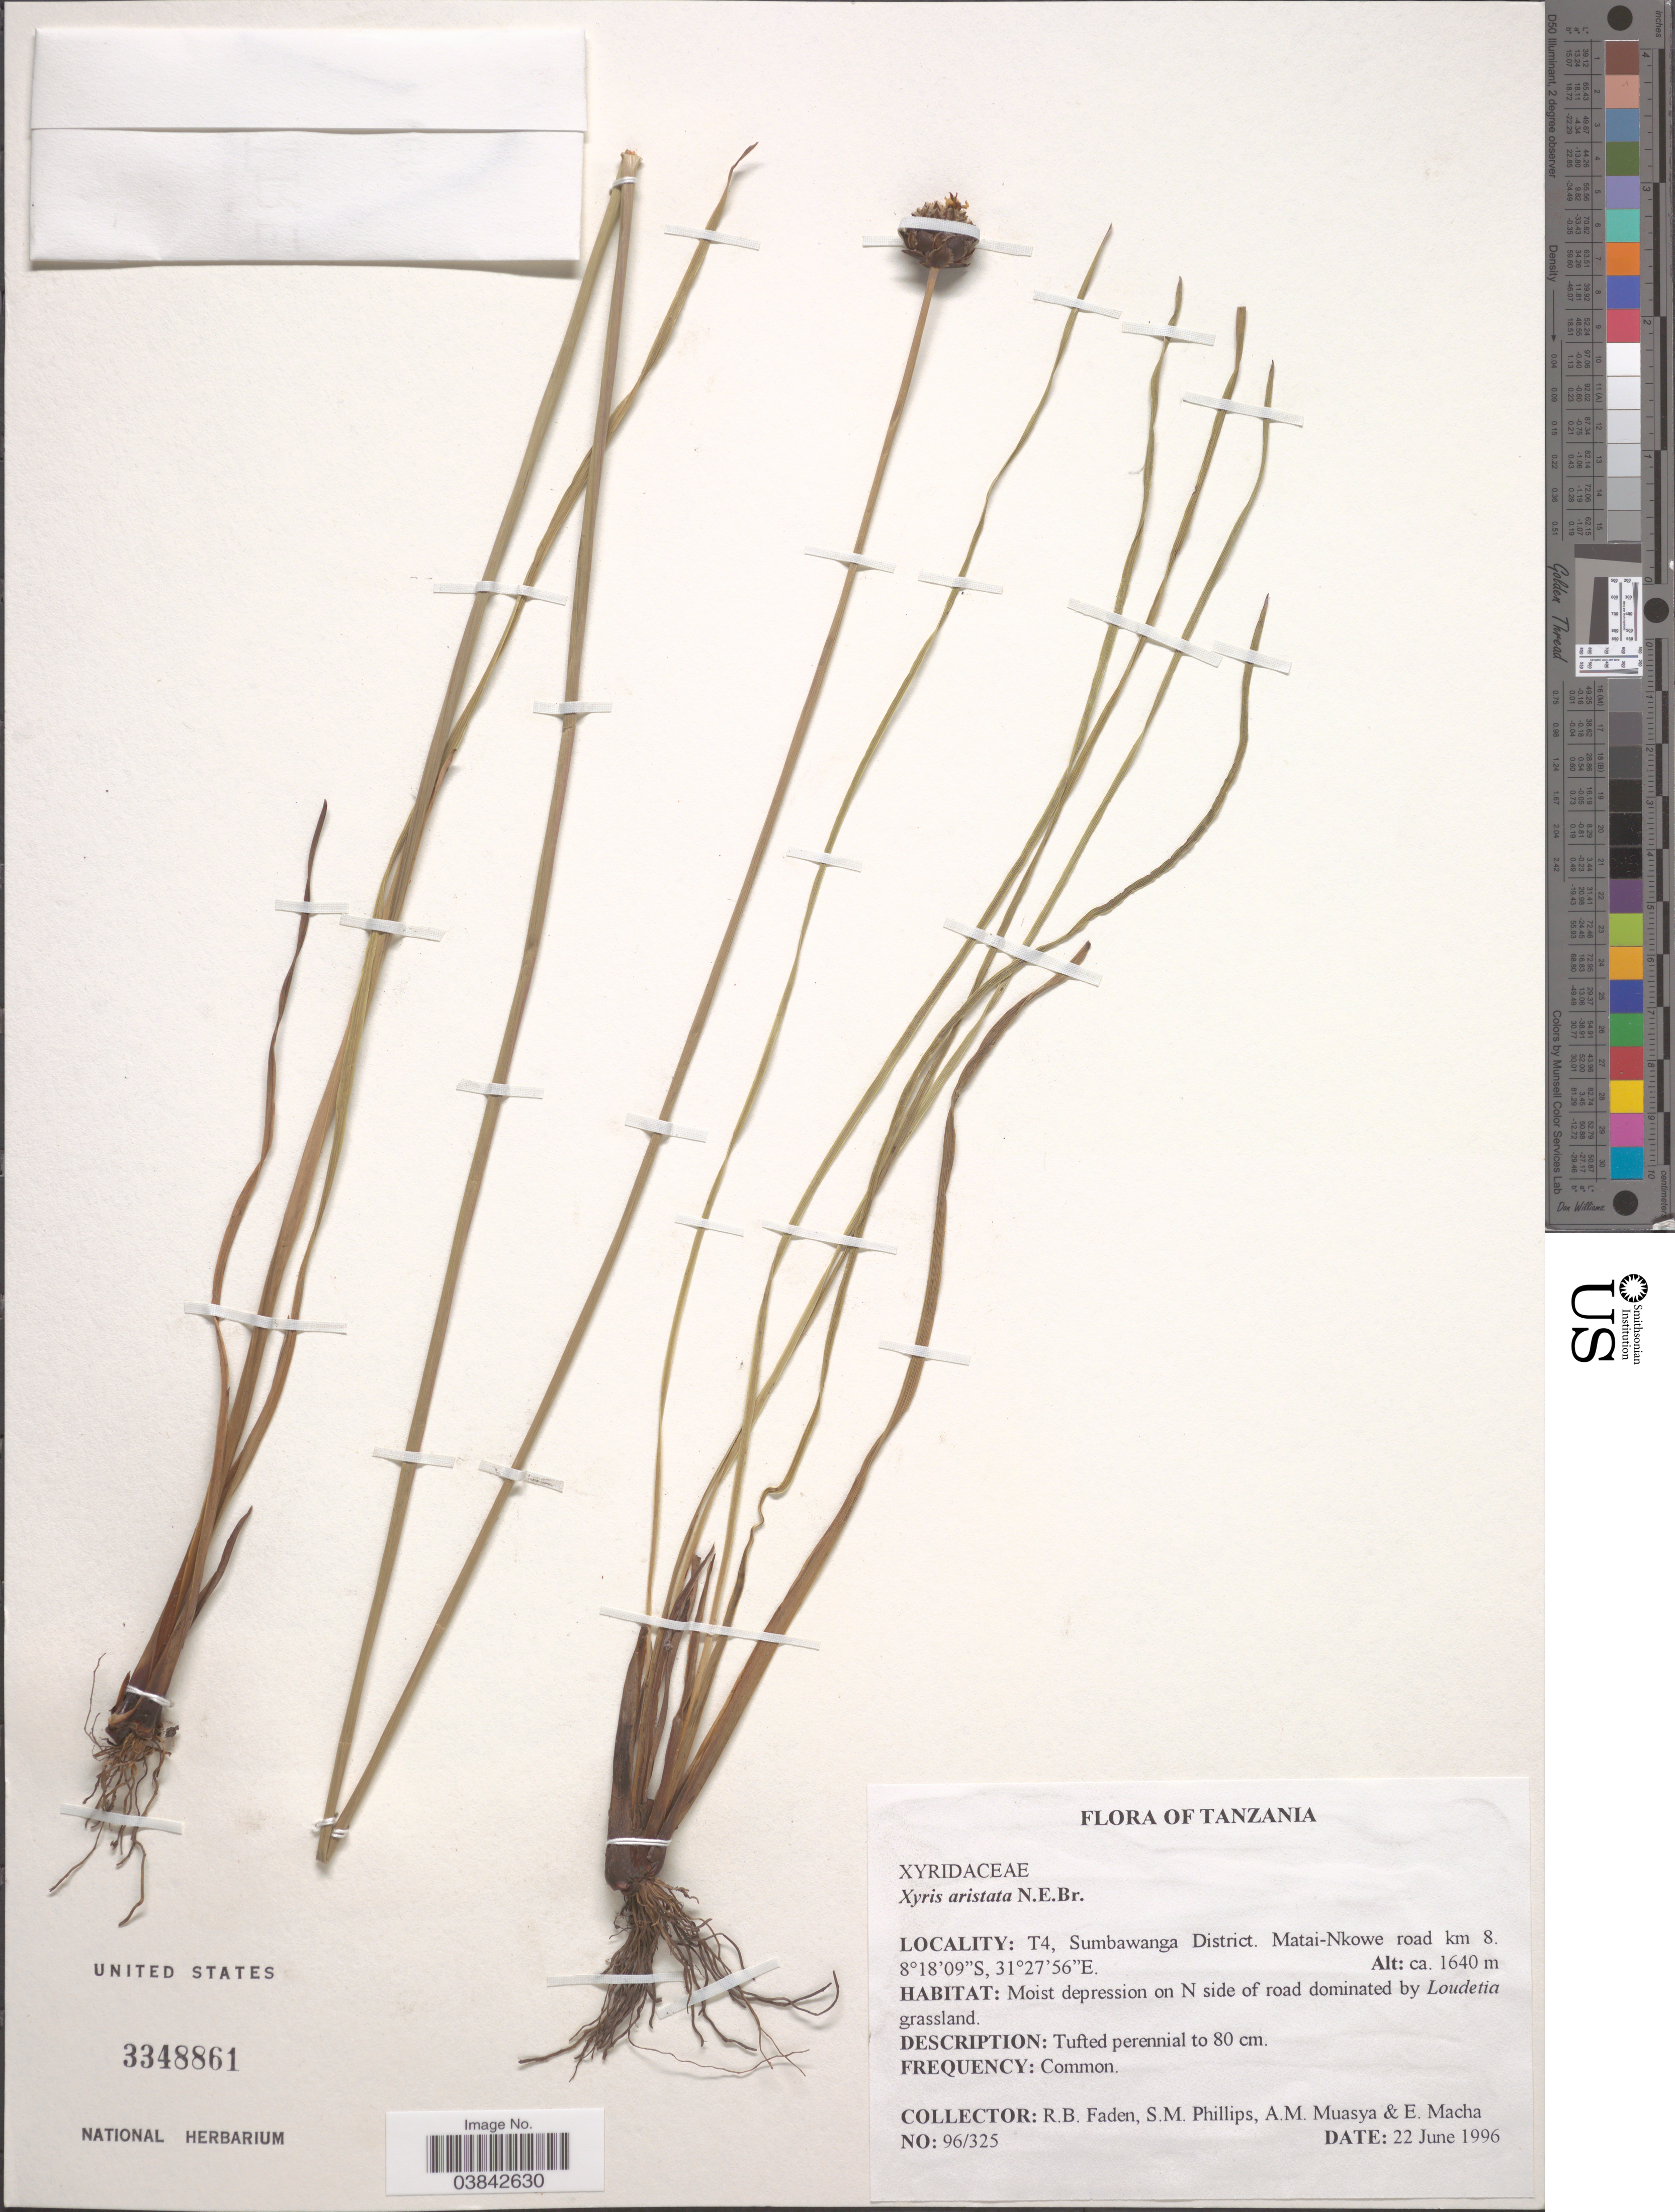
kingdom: Plantae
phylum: Tracheophyta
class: Liliopsida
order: Poales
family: Xyridaceae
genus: Xyris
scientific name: Xyris aristata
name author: N.E. Br.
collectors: R. B. Faden, S. M. Phillips, A. Muasya & E. Macha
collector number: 96/325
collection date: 1996-06-22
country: Tanzania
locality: T4, Sumbawanga District. Matai-Nkowe road from km 8. N side of road.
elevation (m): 1640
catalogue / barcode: US 3348861